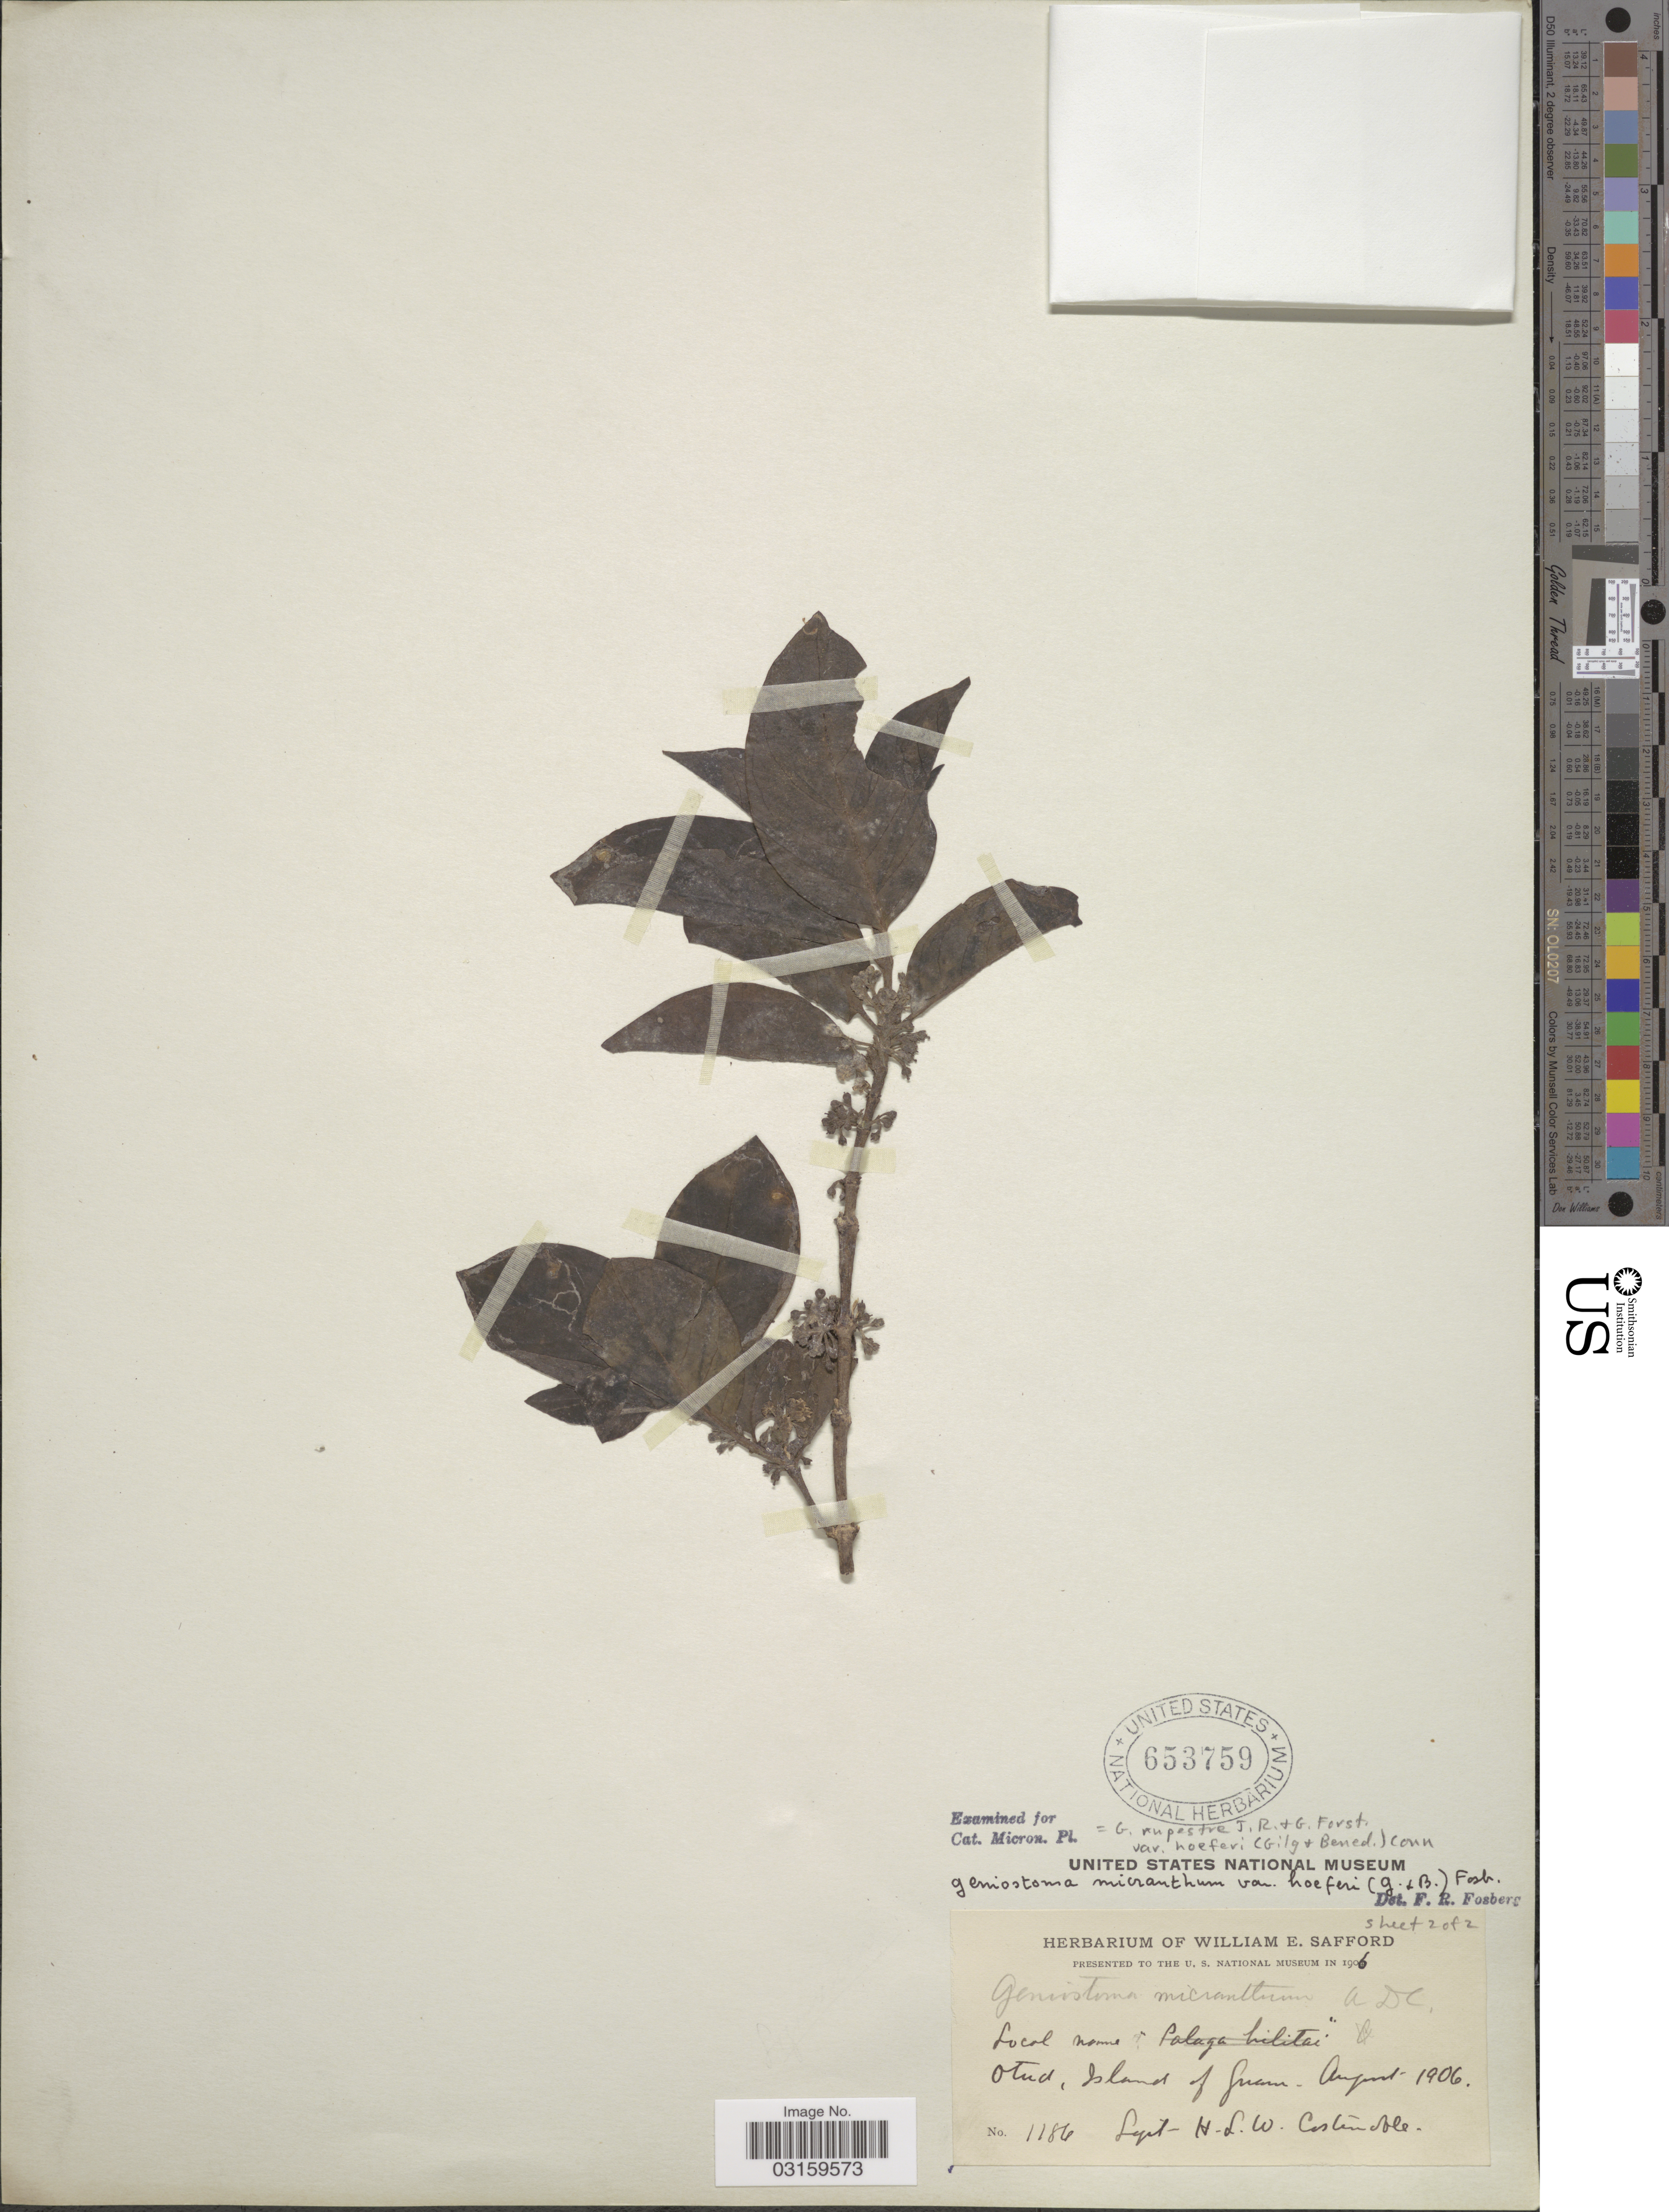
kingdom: Plantae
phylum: Tracheophyta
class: Magnoliopsida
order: Gentianales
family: Loganiaceae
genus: Geniostoma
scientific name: Geniostoma rupestre var. hoeferi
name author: (Gilg & Benedict) B.J. Conn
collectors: H. Costenoble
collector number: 1186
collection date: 1906-08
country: Guam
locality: Otud, Island of Guam.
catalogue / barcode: US 653759